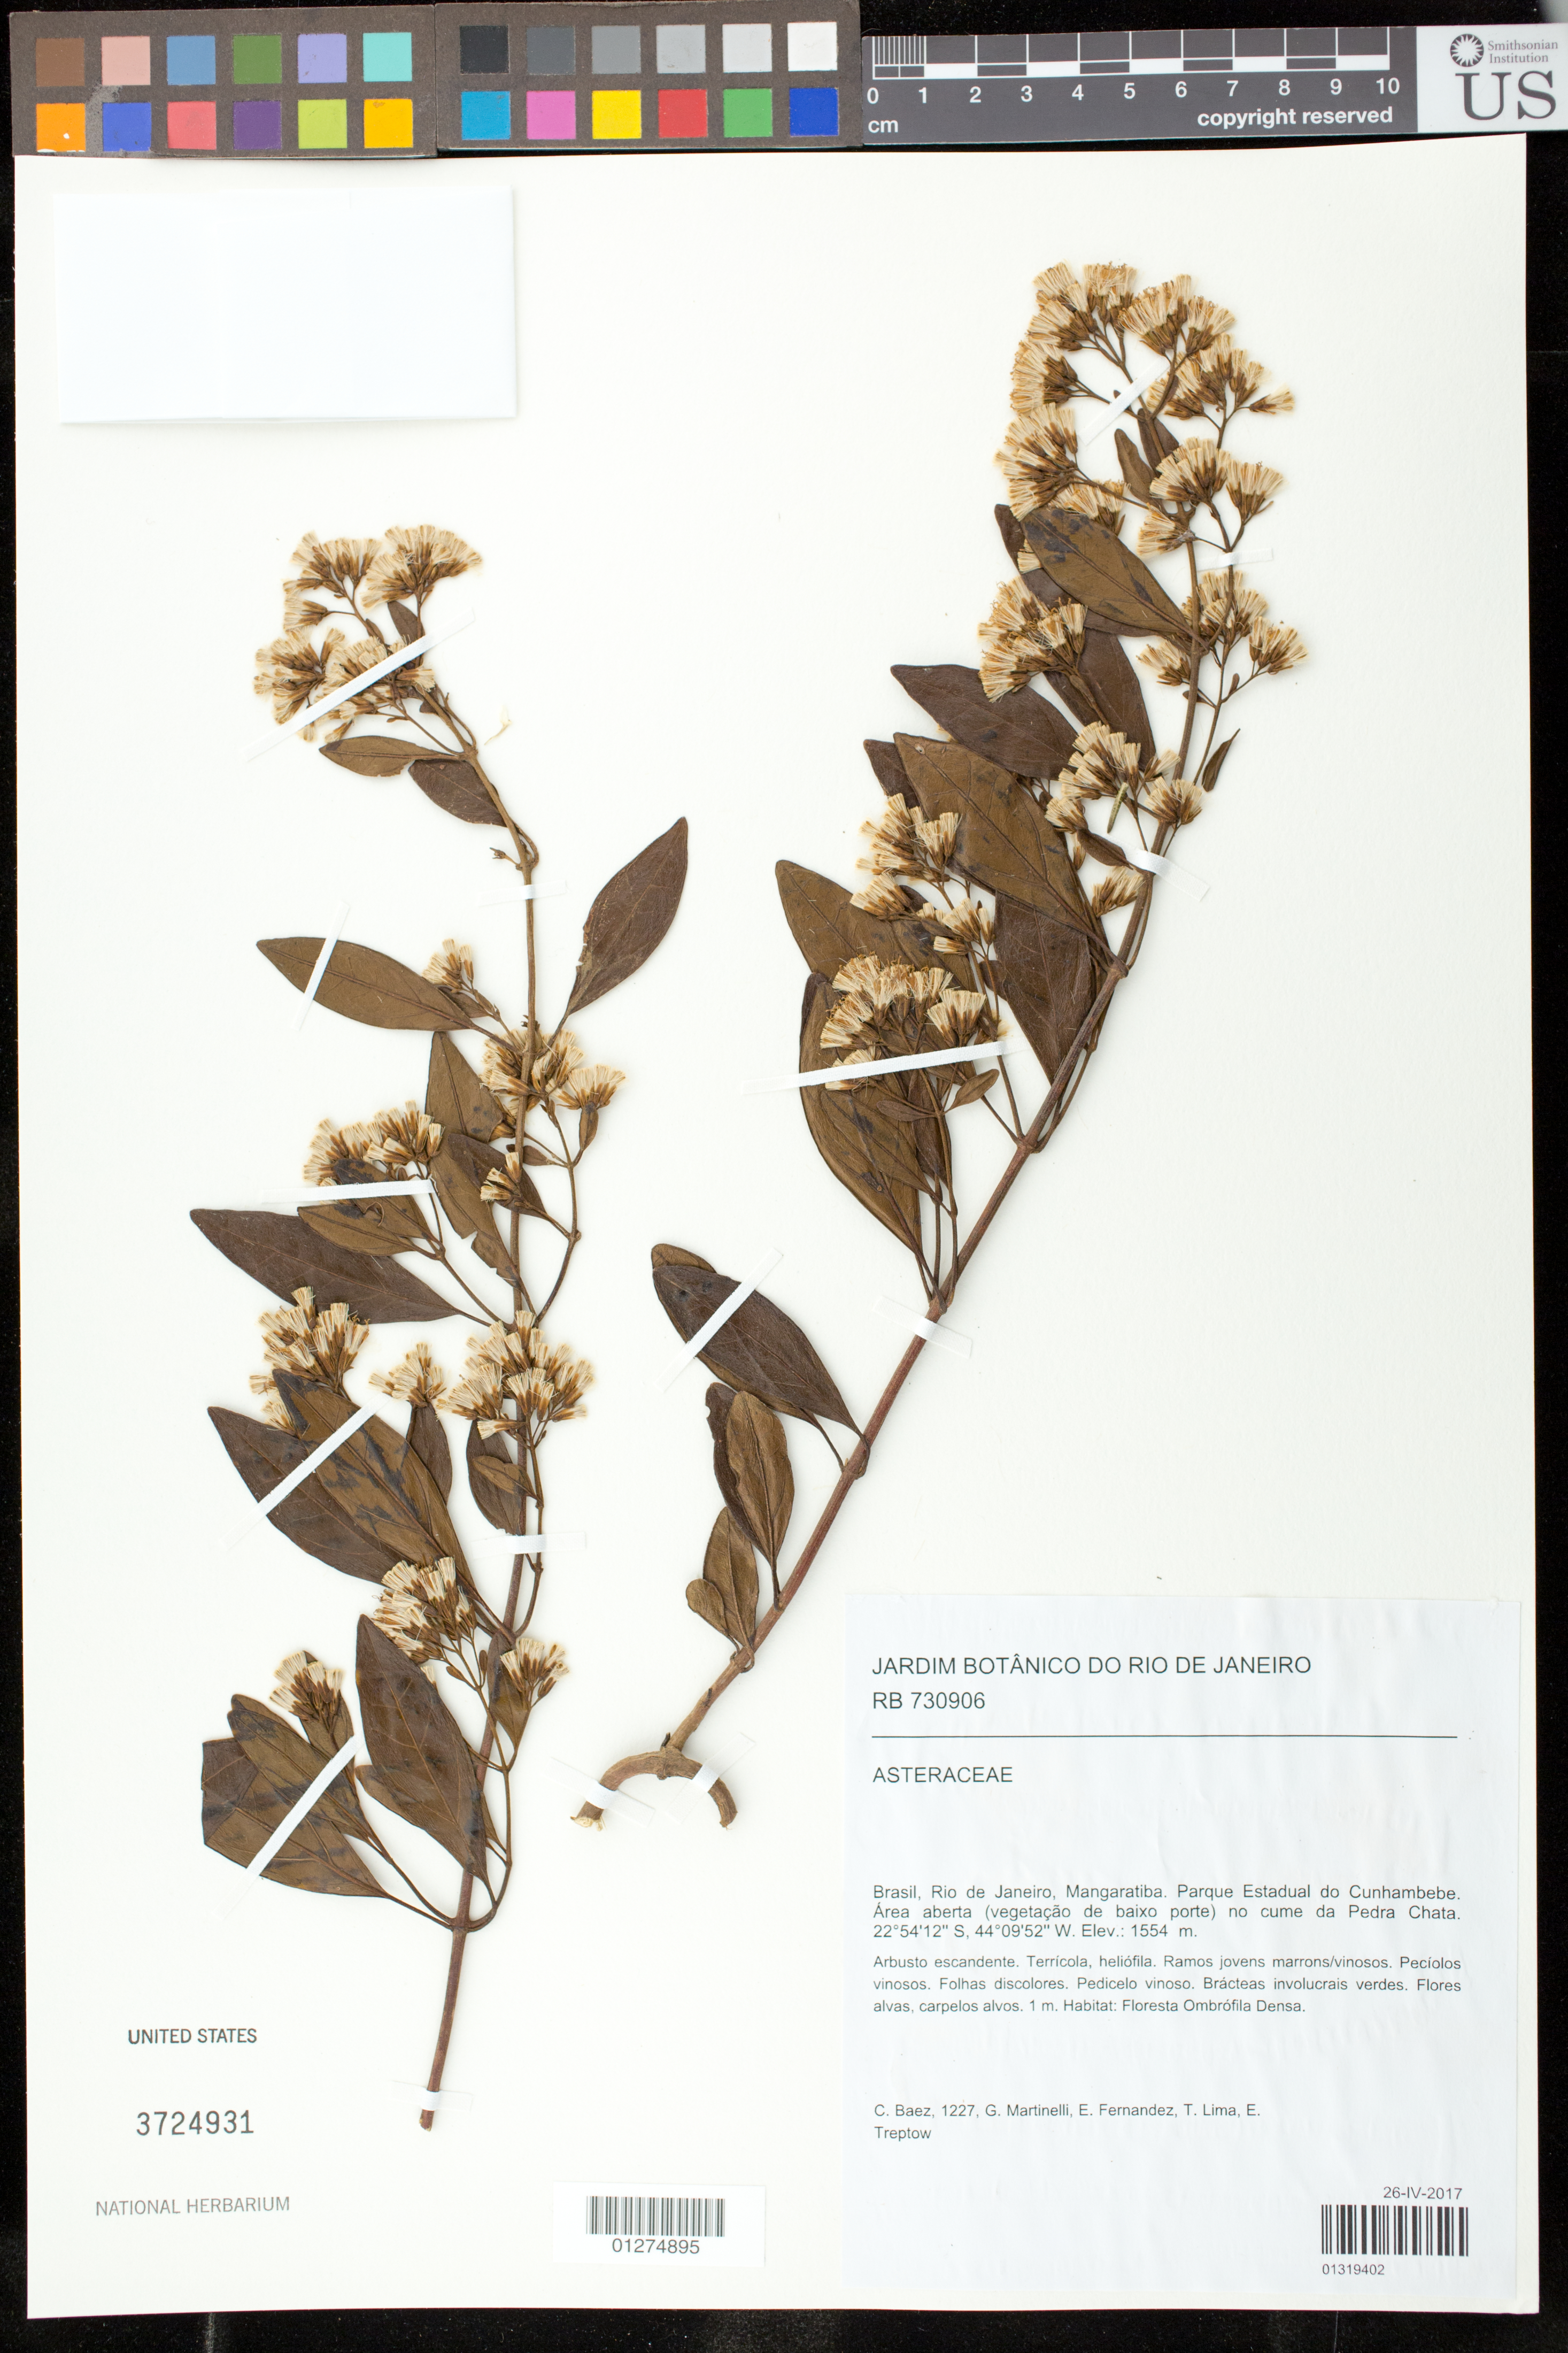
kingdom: Plantae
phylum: Tracheophyta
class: Magnoliopsida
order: Asterales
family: Asteraceae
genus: Mikania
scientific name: Mikania sp.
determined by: Ávila C., Fabio Andrés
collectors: C. Baez, G. Martinelli, E. Fernandez, T. Lima & E. Treptow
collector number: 1227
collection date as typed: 26 IV 2017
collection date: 2017-06-26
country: Brazil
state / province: Rio de Janeiro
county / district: Mangaratiba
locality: Parque Estadual do Cunhambebe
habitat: área aberta (vegetação de baixo porte) no cume da Pedra Chata. floresta ombrófila densa.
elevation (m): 1554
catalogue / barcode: US 3724931